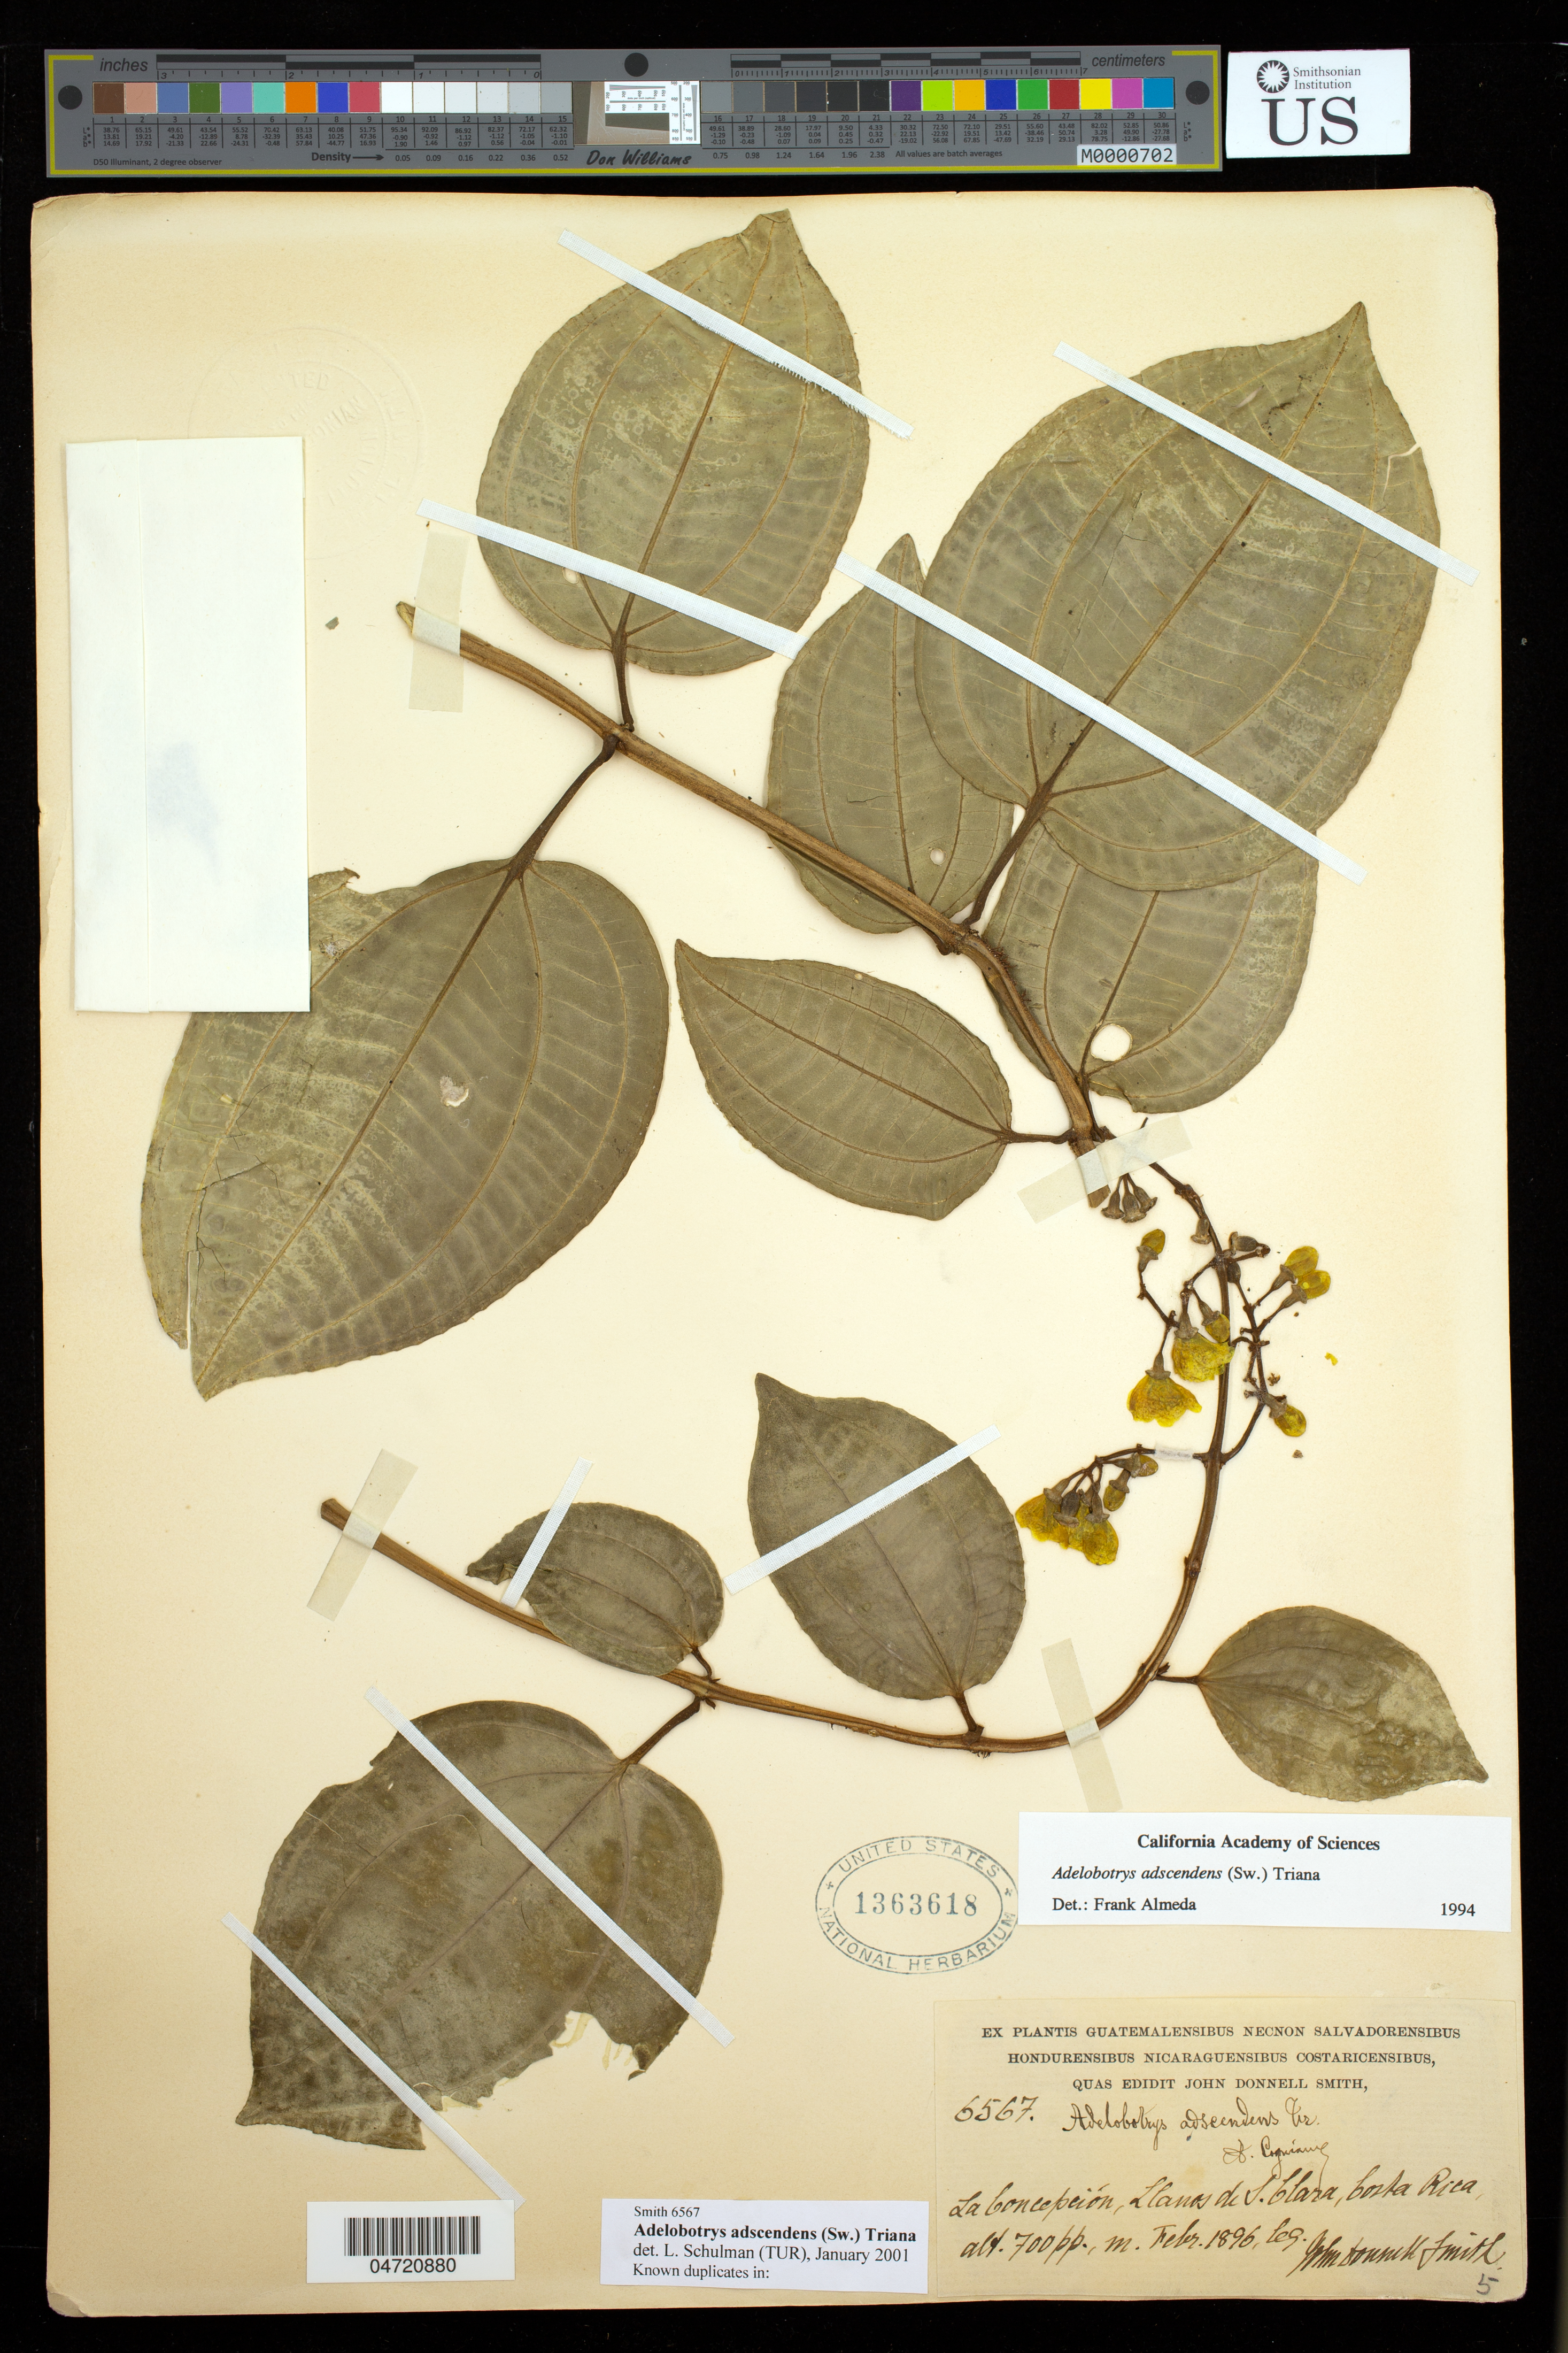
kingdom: Plantae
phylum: Tracheophyta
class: Magnoliopsida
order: Myrtales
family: Melastomataceae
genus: Adelobotrys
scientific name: Adelobotrys adscendens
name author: (Sw.) Triana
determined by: Schulman, Leif, (TUR), University of Turku (FINLAND)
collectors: J. Donnell Smith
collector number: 6567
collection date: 1896-02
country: Costa Rica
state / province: Limon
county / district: Pococi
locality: La Concepction, Llanuras de Santa Clara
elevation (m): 250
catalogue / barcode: US 1363618